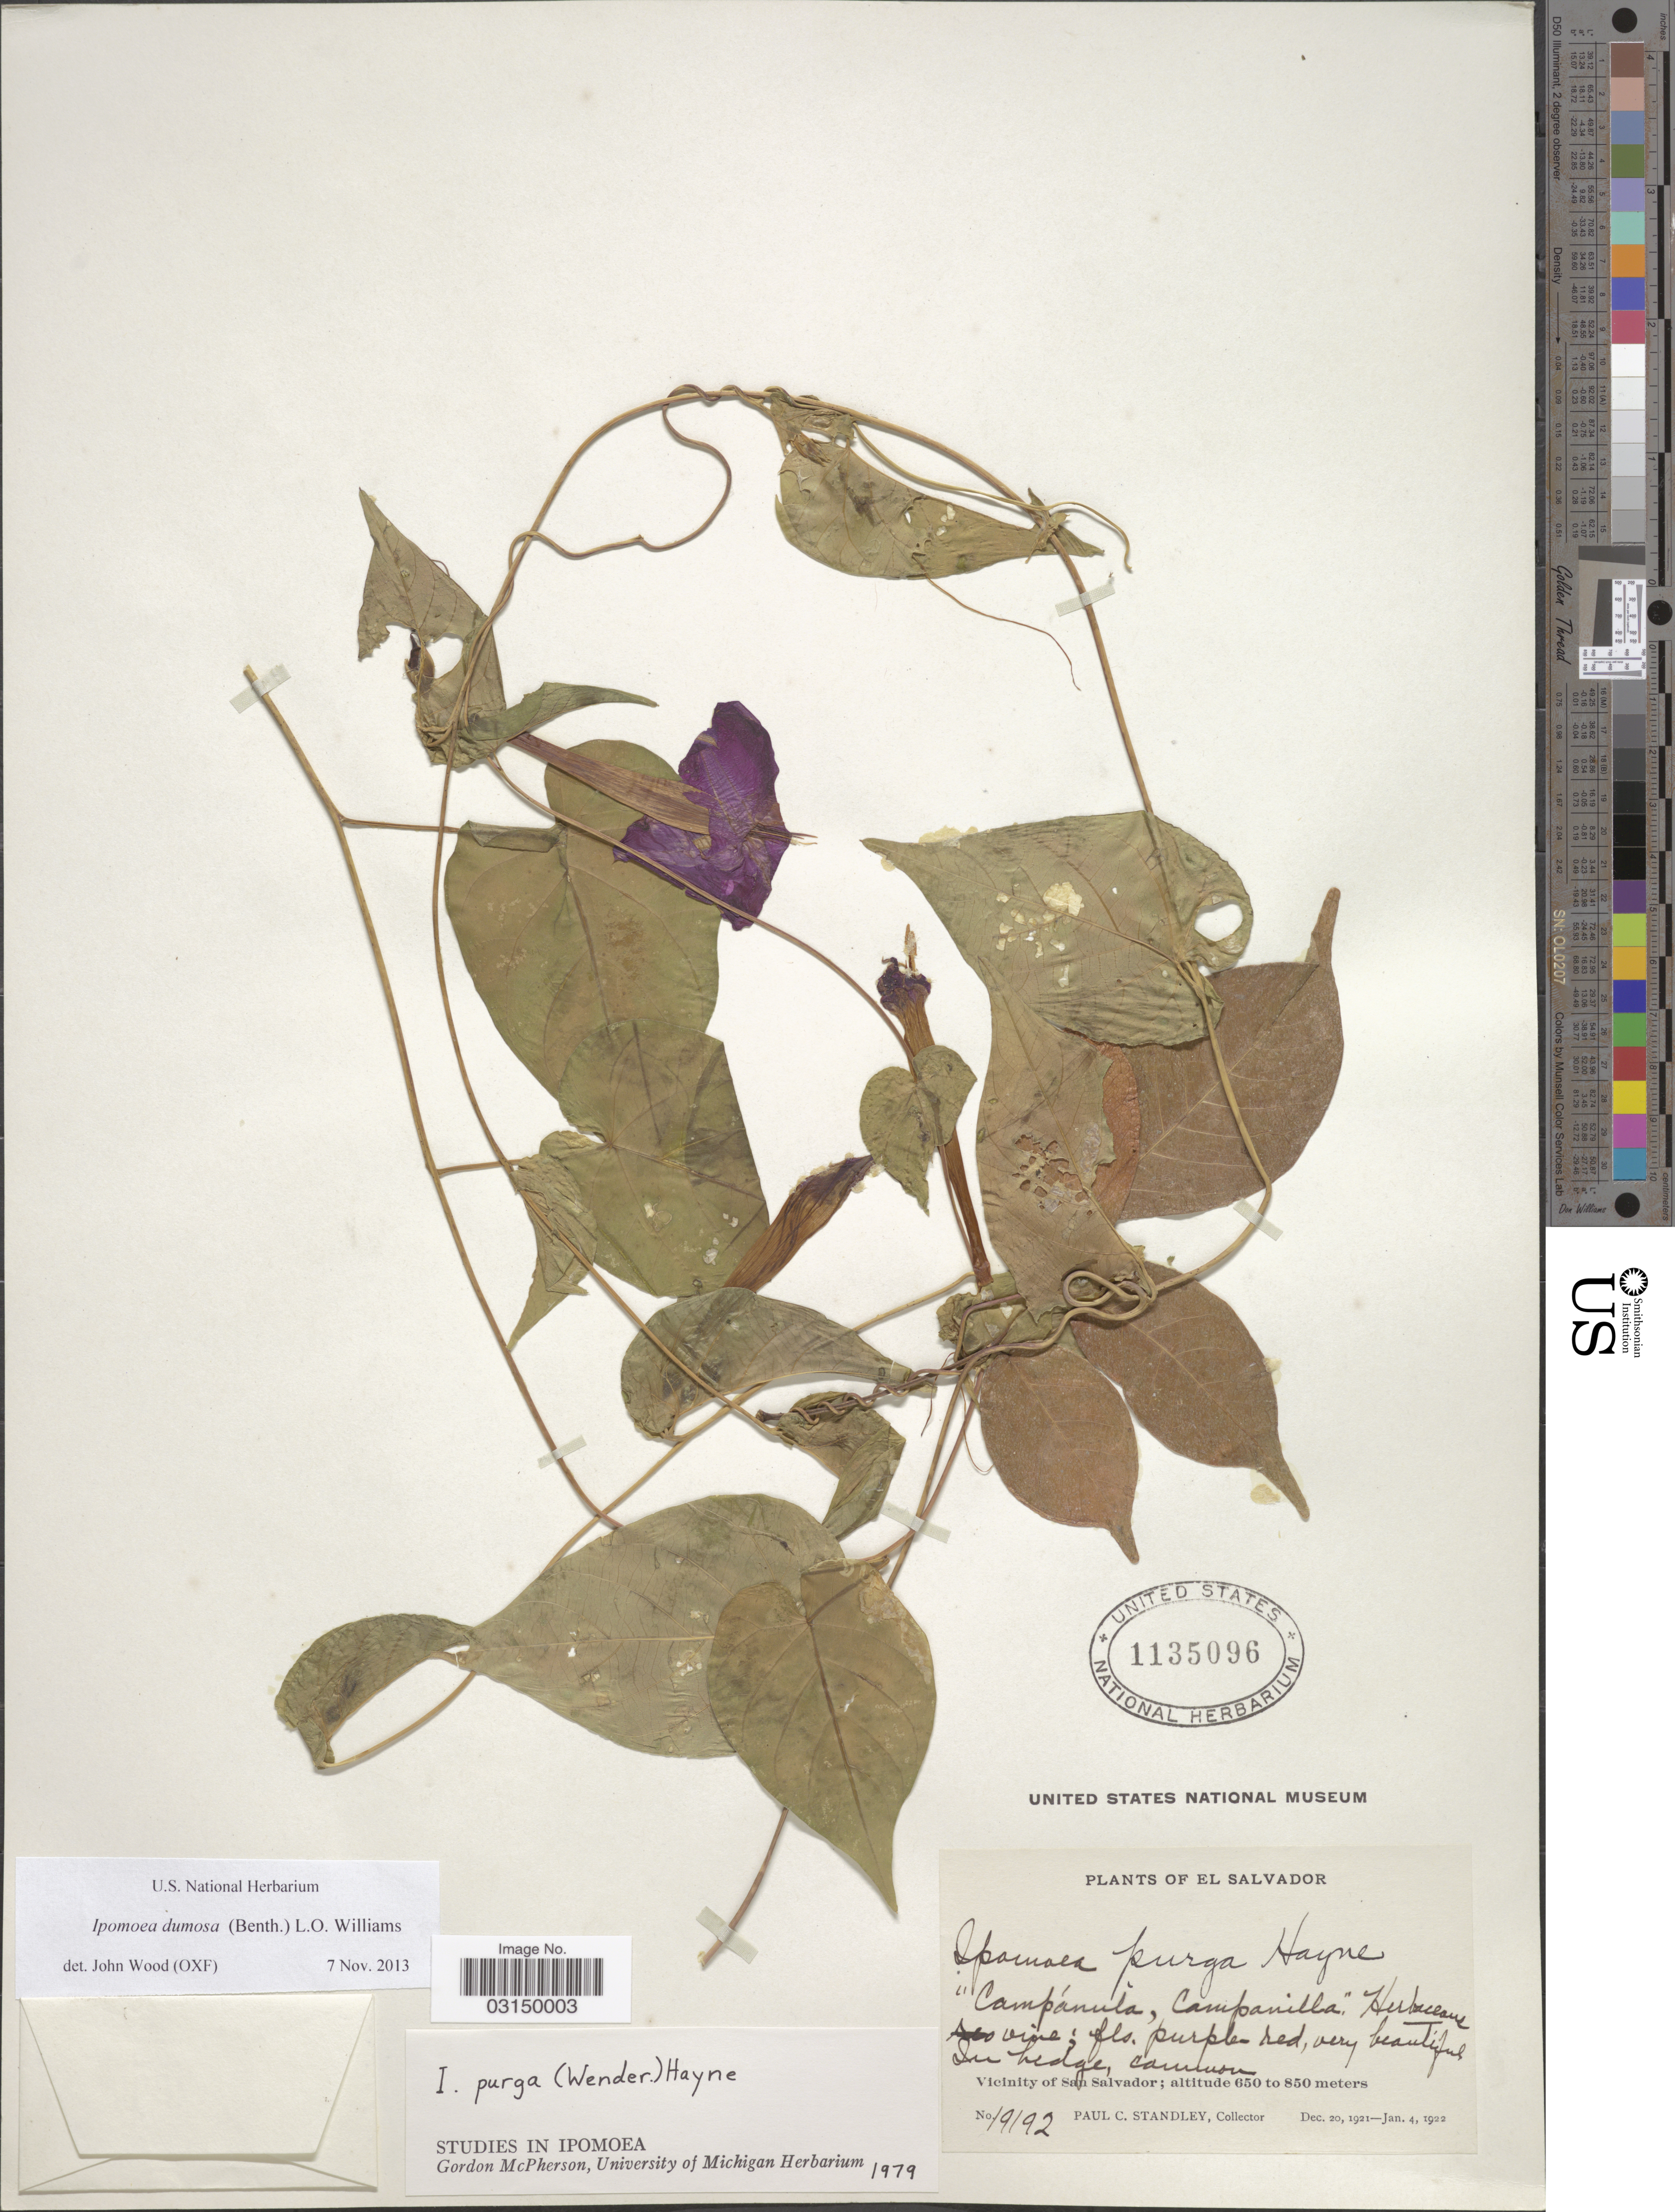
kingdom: Plantae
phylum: Tracheophyta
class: Magnoliopsida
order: Solanales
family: Convolvulaceae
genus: Ipomoea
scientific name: Ipomoea dumosa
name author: (Benth.) L.O. Williams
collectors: P. C. Standley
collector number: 19192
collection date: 1921-12-20/1922-01-04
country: El Salvador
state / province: San Salvador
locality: Vicinity of San Salvador.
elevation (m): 650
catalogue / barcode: US 1135096